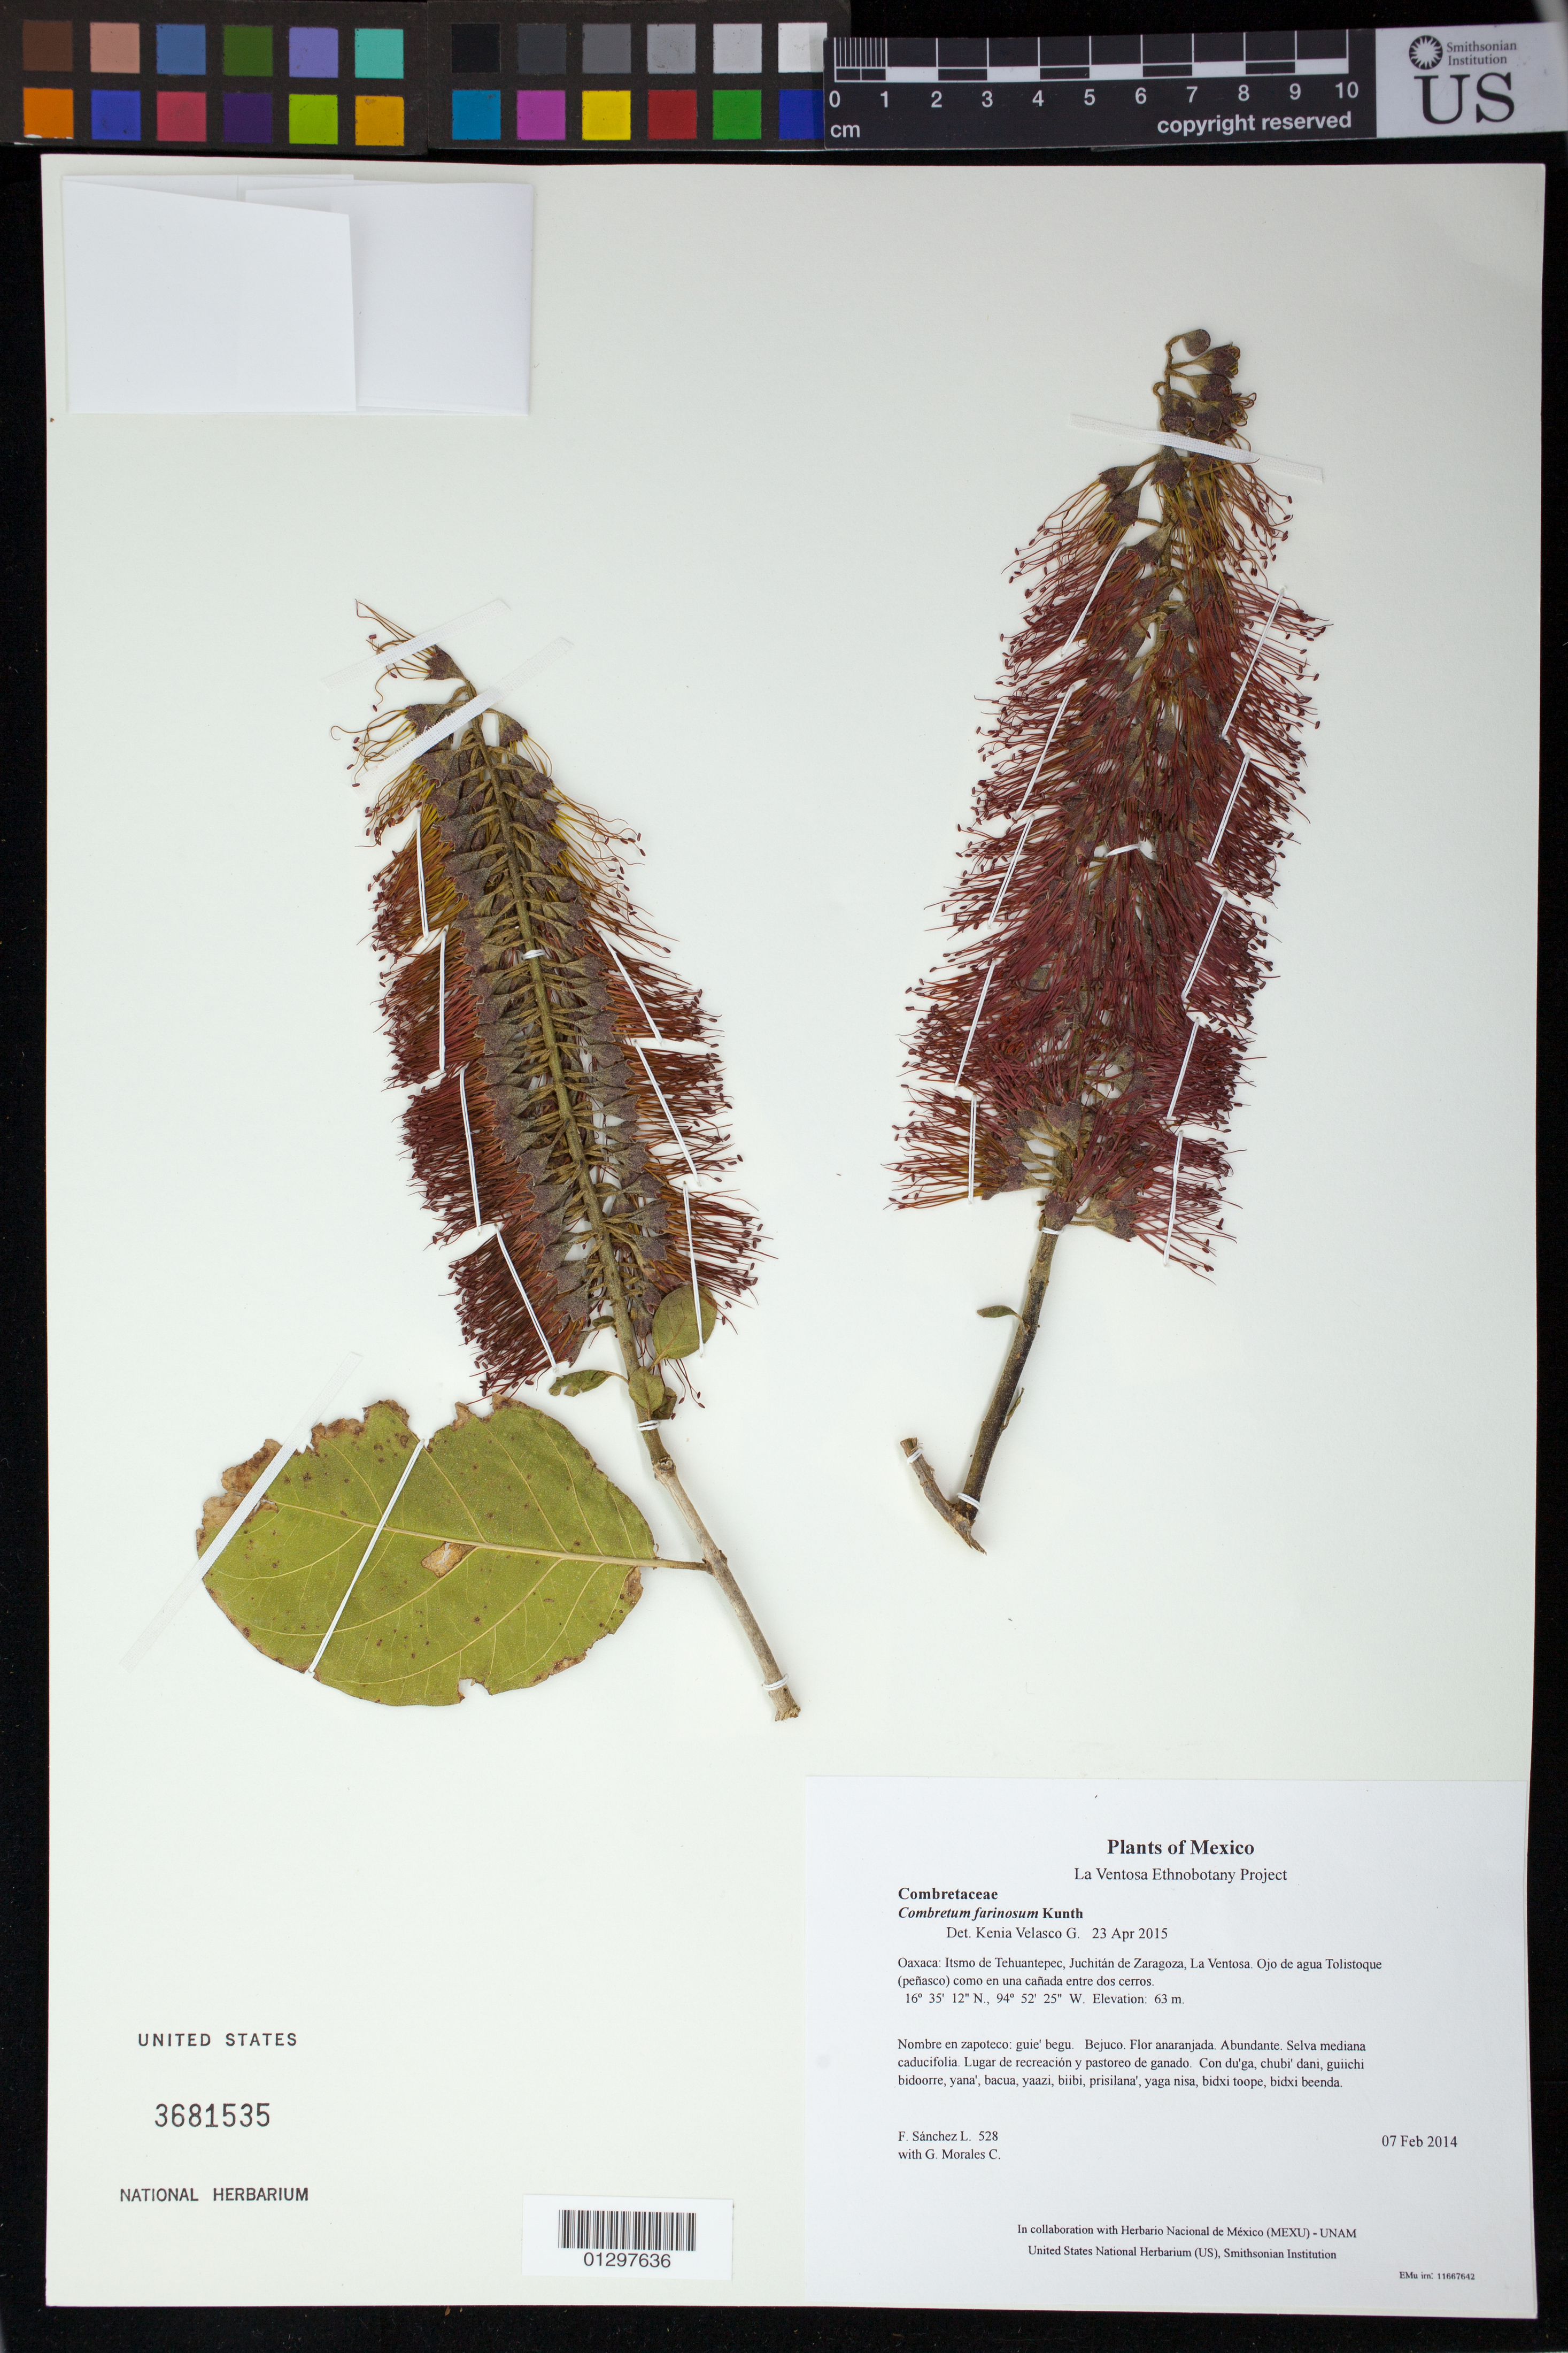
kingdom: Plantae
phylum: Tracheophyta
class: Magnoliopsida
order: Myrtales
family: Combretaceae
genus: Combretum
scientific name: Combretum farinosum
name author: Kunth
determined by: Velasco G., Kenia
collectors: F. Sánchez L. & G. Morales C.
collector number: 528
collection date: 2014-02-07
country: Mexico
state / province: Oaxaca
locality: Itsmo de Tehuantepec, Juchitán de Zaragoza, La Ventosa. Ojo de agua Tolistoque (peñasco) como en una cañada entre dos cerros.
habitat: Selva mediana caducifolia. Lugar de recreación y pastoreo de ganado.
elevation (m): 63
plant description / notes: JEBOT, MEXU, SERO, US; Luba'. Guie' biguitu. Stale.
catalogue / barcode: US 3681535